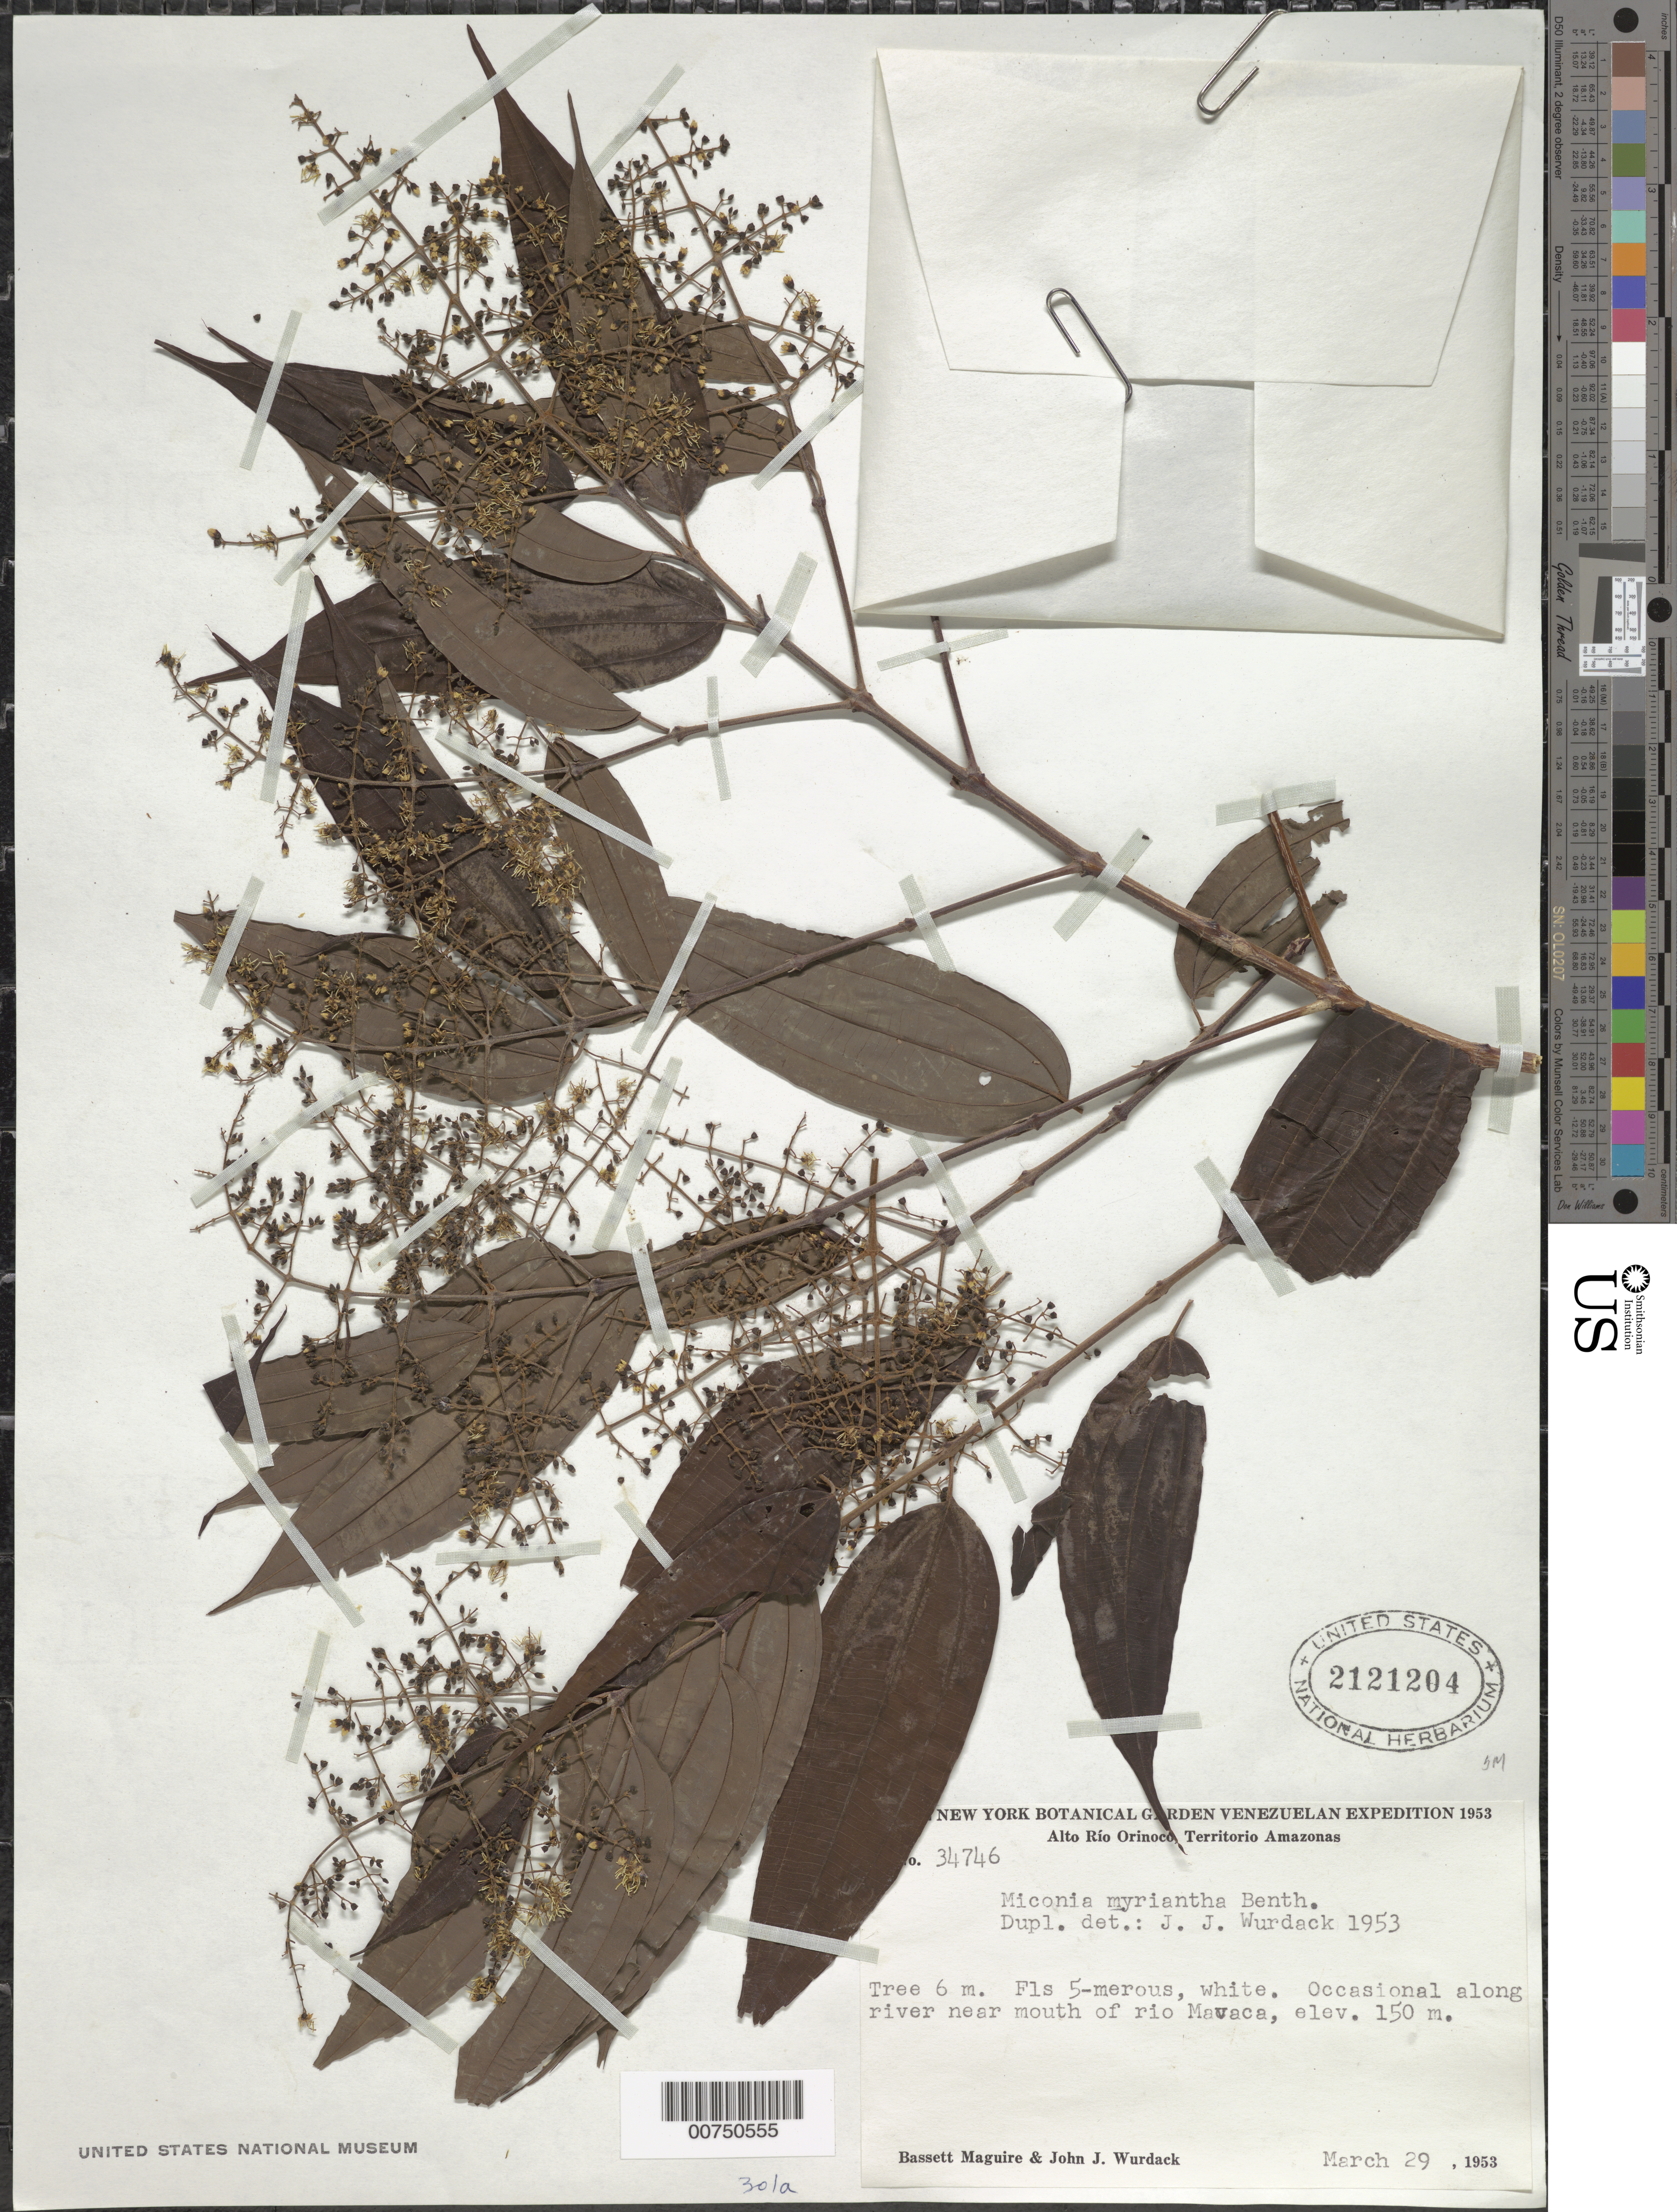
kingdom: Plantae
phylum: Tracheophyta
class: Magnoliopsida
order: Myrtales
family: Melastomataceae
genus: Miconia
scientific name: Miconia myriantha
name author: Benth.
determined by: Wurdack, John J., (US), US (UNITED STATES)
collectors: B. Maguire & J. J. Wurdack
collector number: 34746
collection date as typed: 29-Mar-53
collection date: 1953-03-29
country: Venezuela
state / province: Amazonas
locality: Alto Río Orinoco, near mouth of Caño Manaviche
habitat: Along river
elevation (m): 150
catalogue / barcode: US 2121204